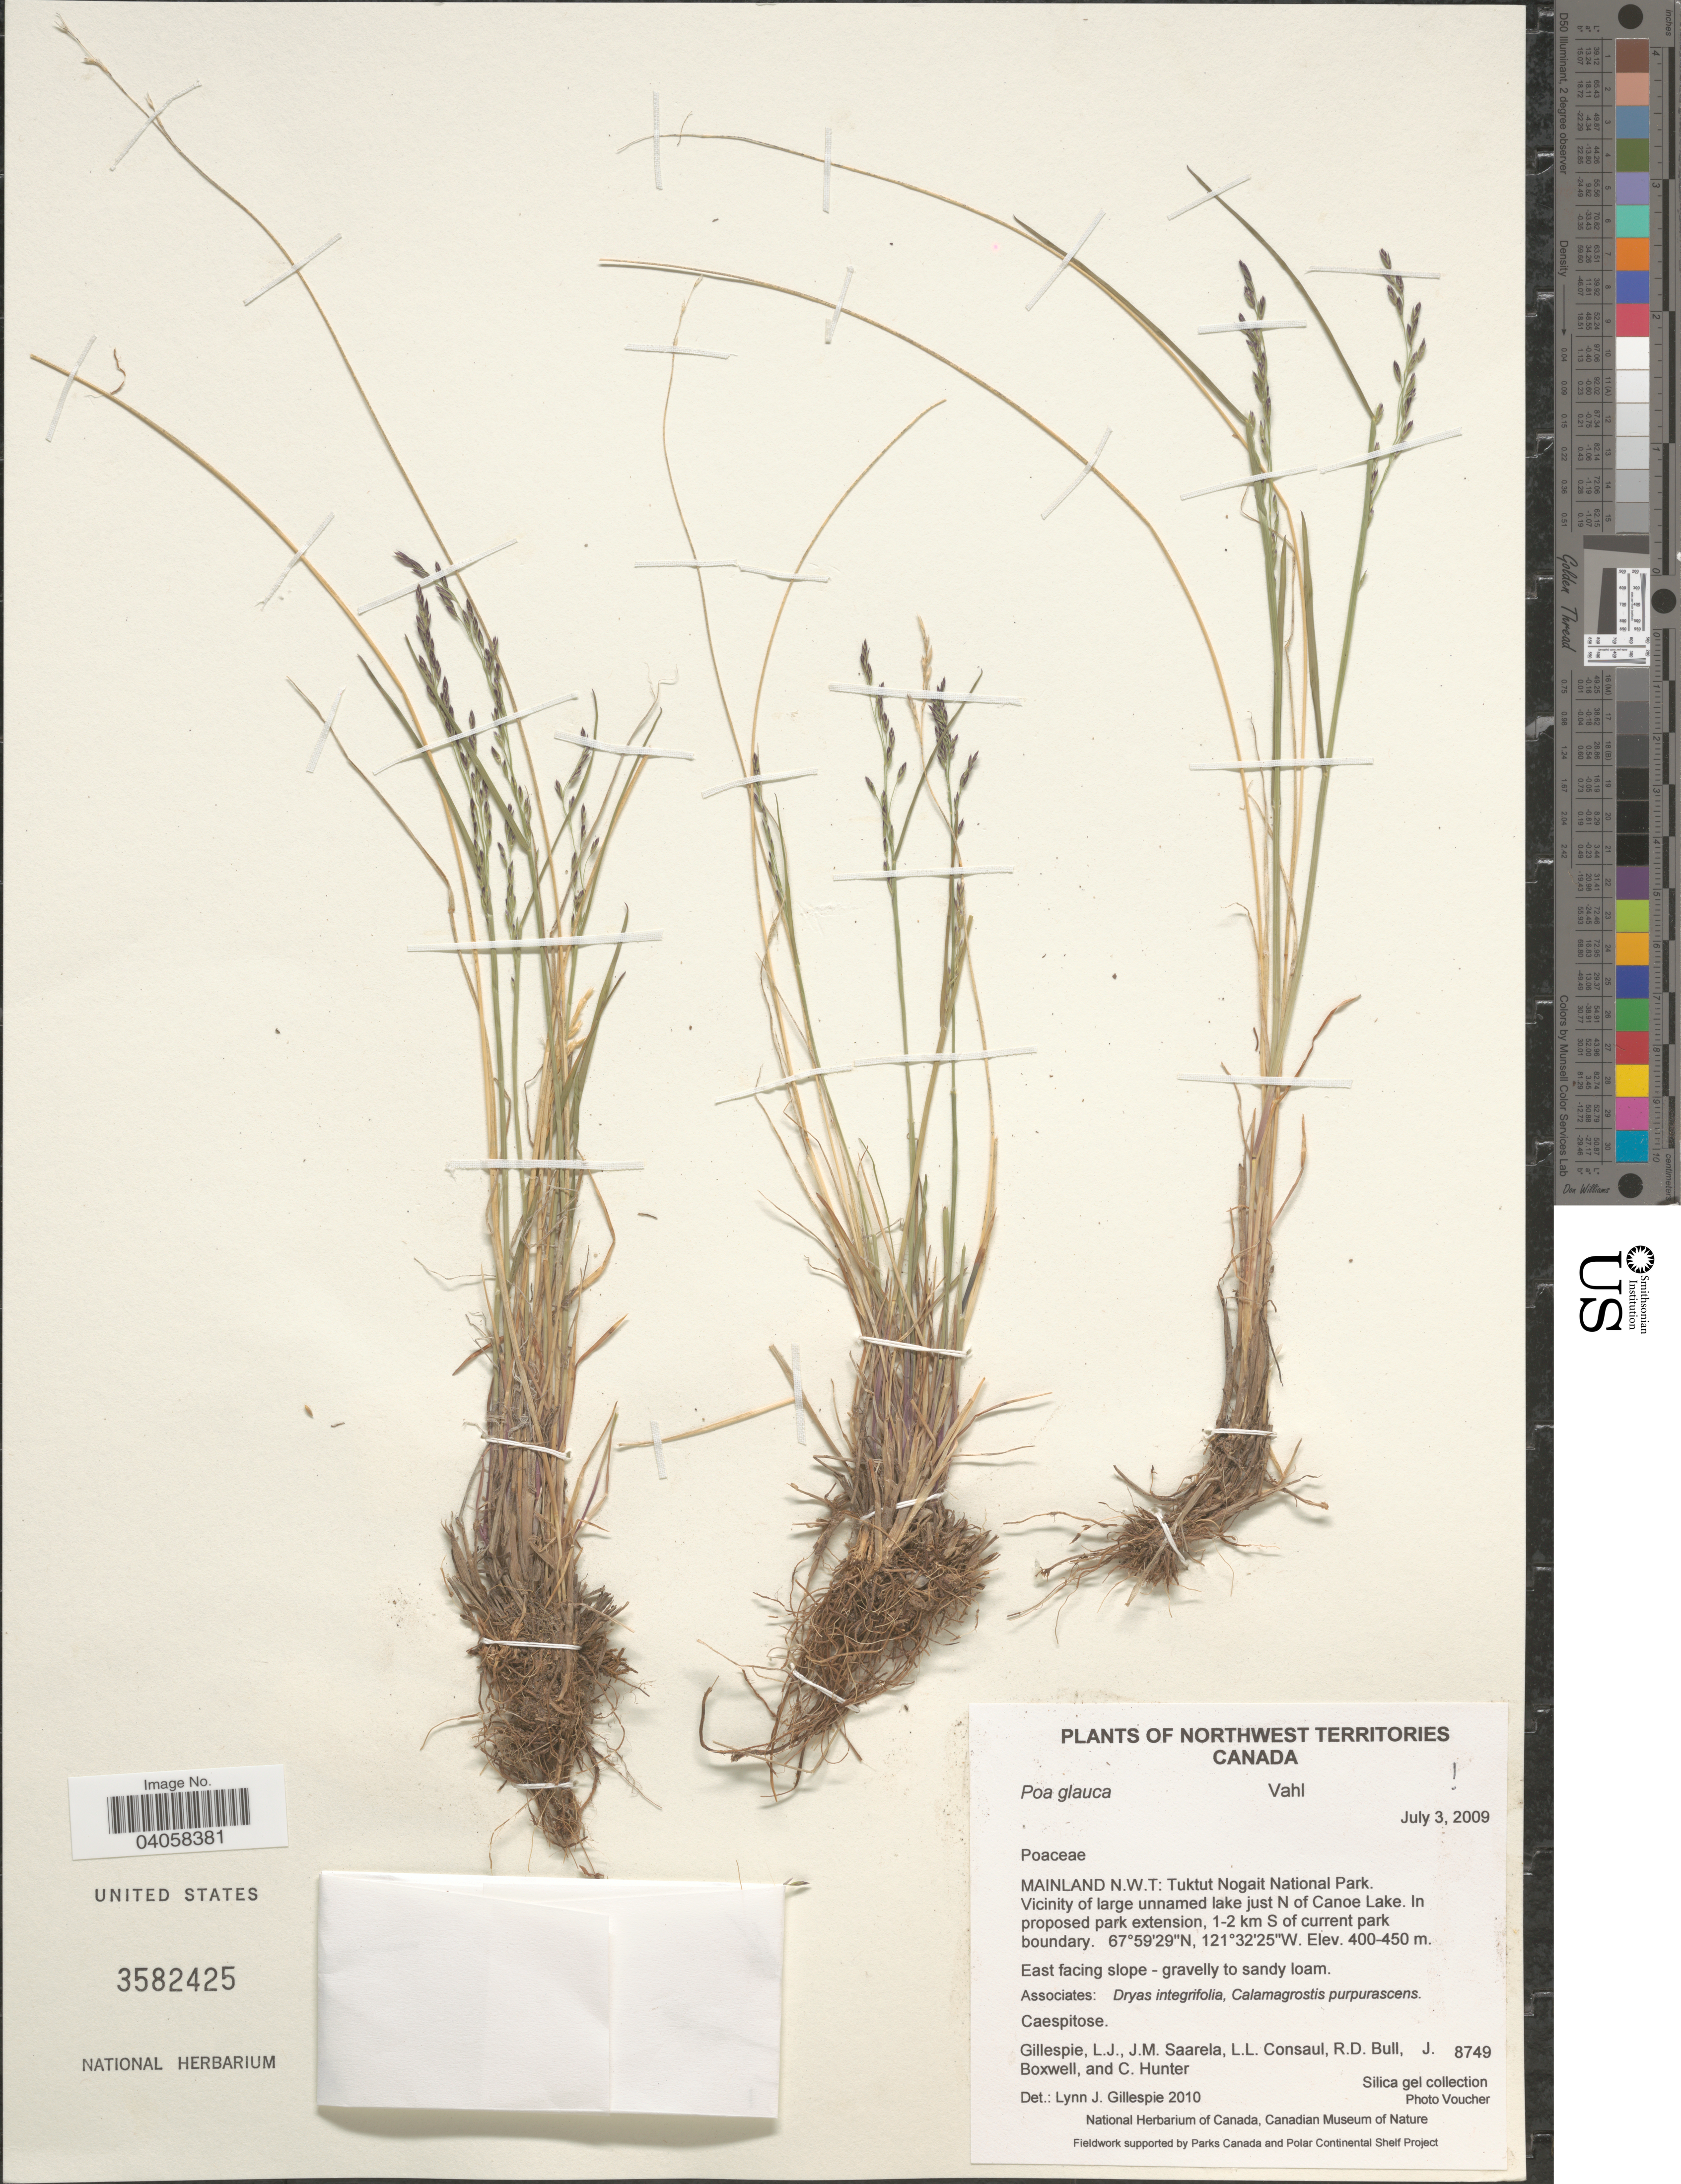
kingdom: Plantae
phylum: Tracheophyta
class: Liliopsida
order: Poales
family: Poaceae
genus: Poa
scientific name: Poa glauca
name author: Vahl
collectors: L. Gillespie, J. Saarela, L. Consaul, R. Bull & et al.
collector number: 8749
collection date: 2009-07-03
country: Canada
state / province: Northwest Territories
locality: Mainland N.W.T: Tuktut Nogait National Park. Vicinity of large unnamed lake just N of Canoe Lake. East facing slope.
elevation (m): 400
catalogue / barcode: US 3582425